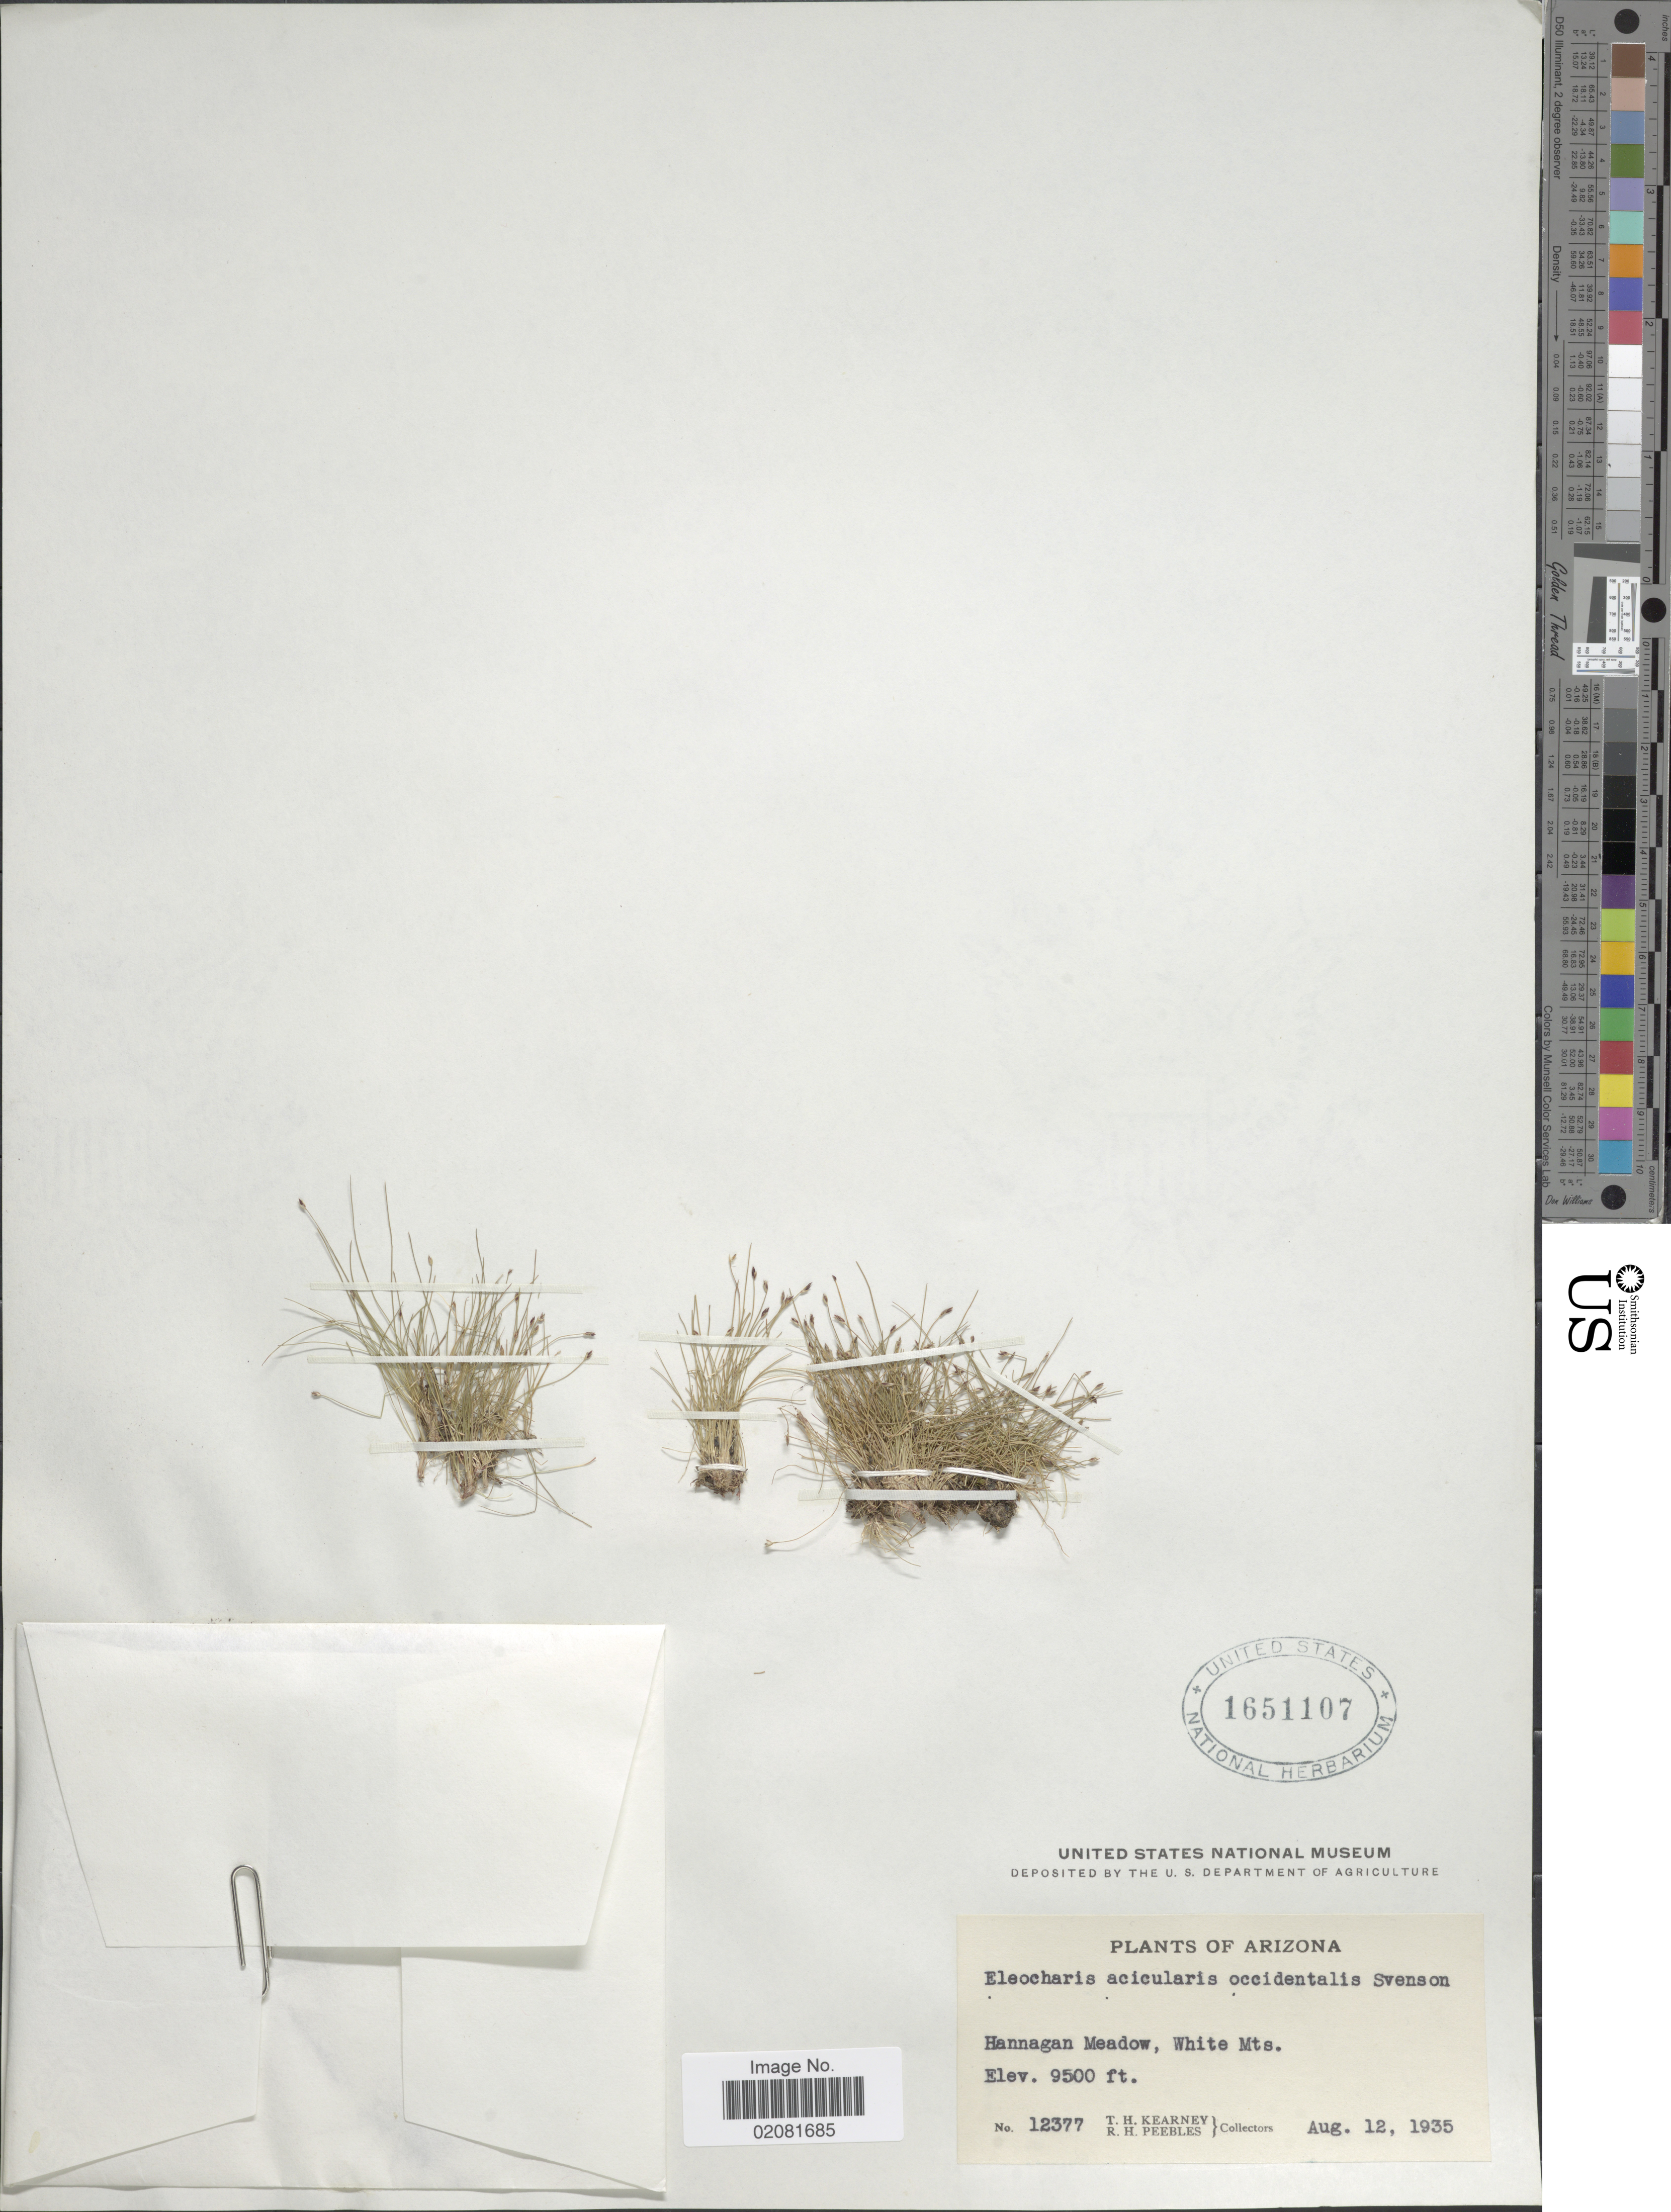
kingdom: Plantae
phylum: Tracheophyta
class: Liliopsida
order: Poales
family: Cyperaceae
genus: Eleocharis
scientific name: Eleocharis acicularis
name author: (L.) Roem. & Schult.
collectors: T. H. Kearney & R. H. Peebles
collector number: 12377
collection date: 1935-08-12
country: United States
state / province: Arizona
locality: Hannagan Meadow, White Mts.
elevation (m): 2896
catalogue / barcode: US 1651107